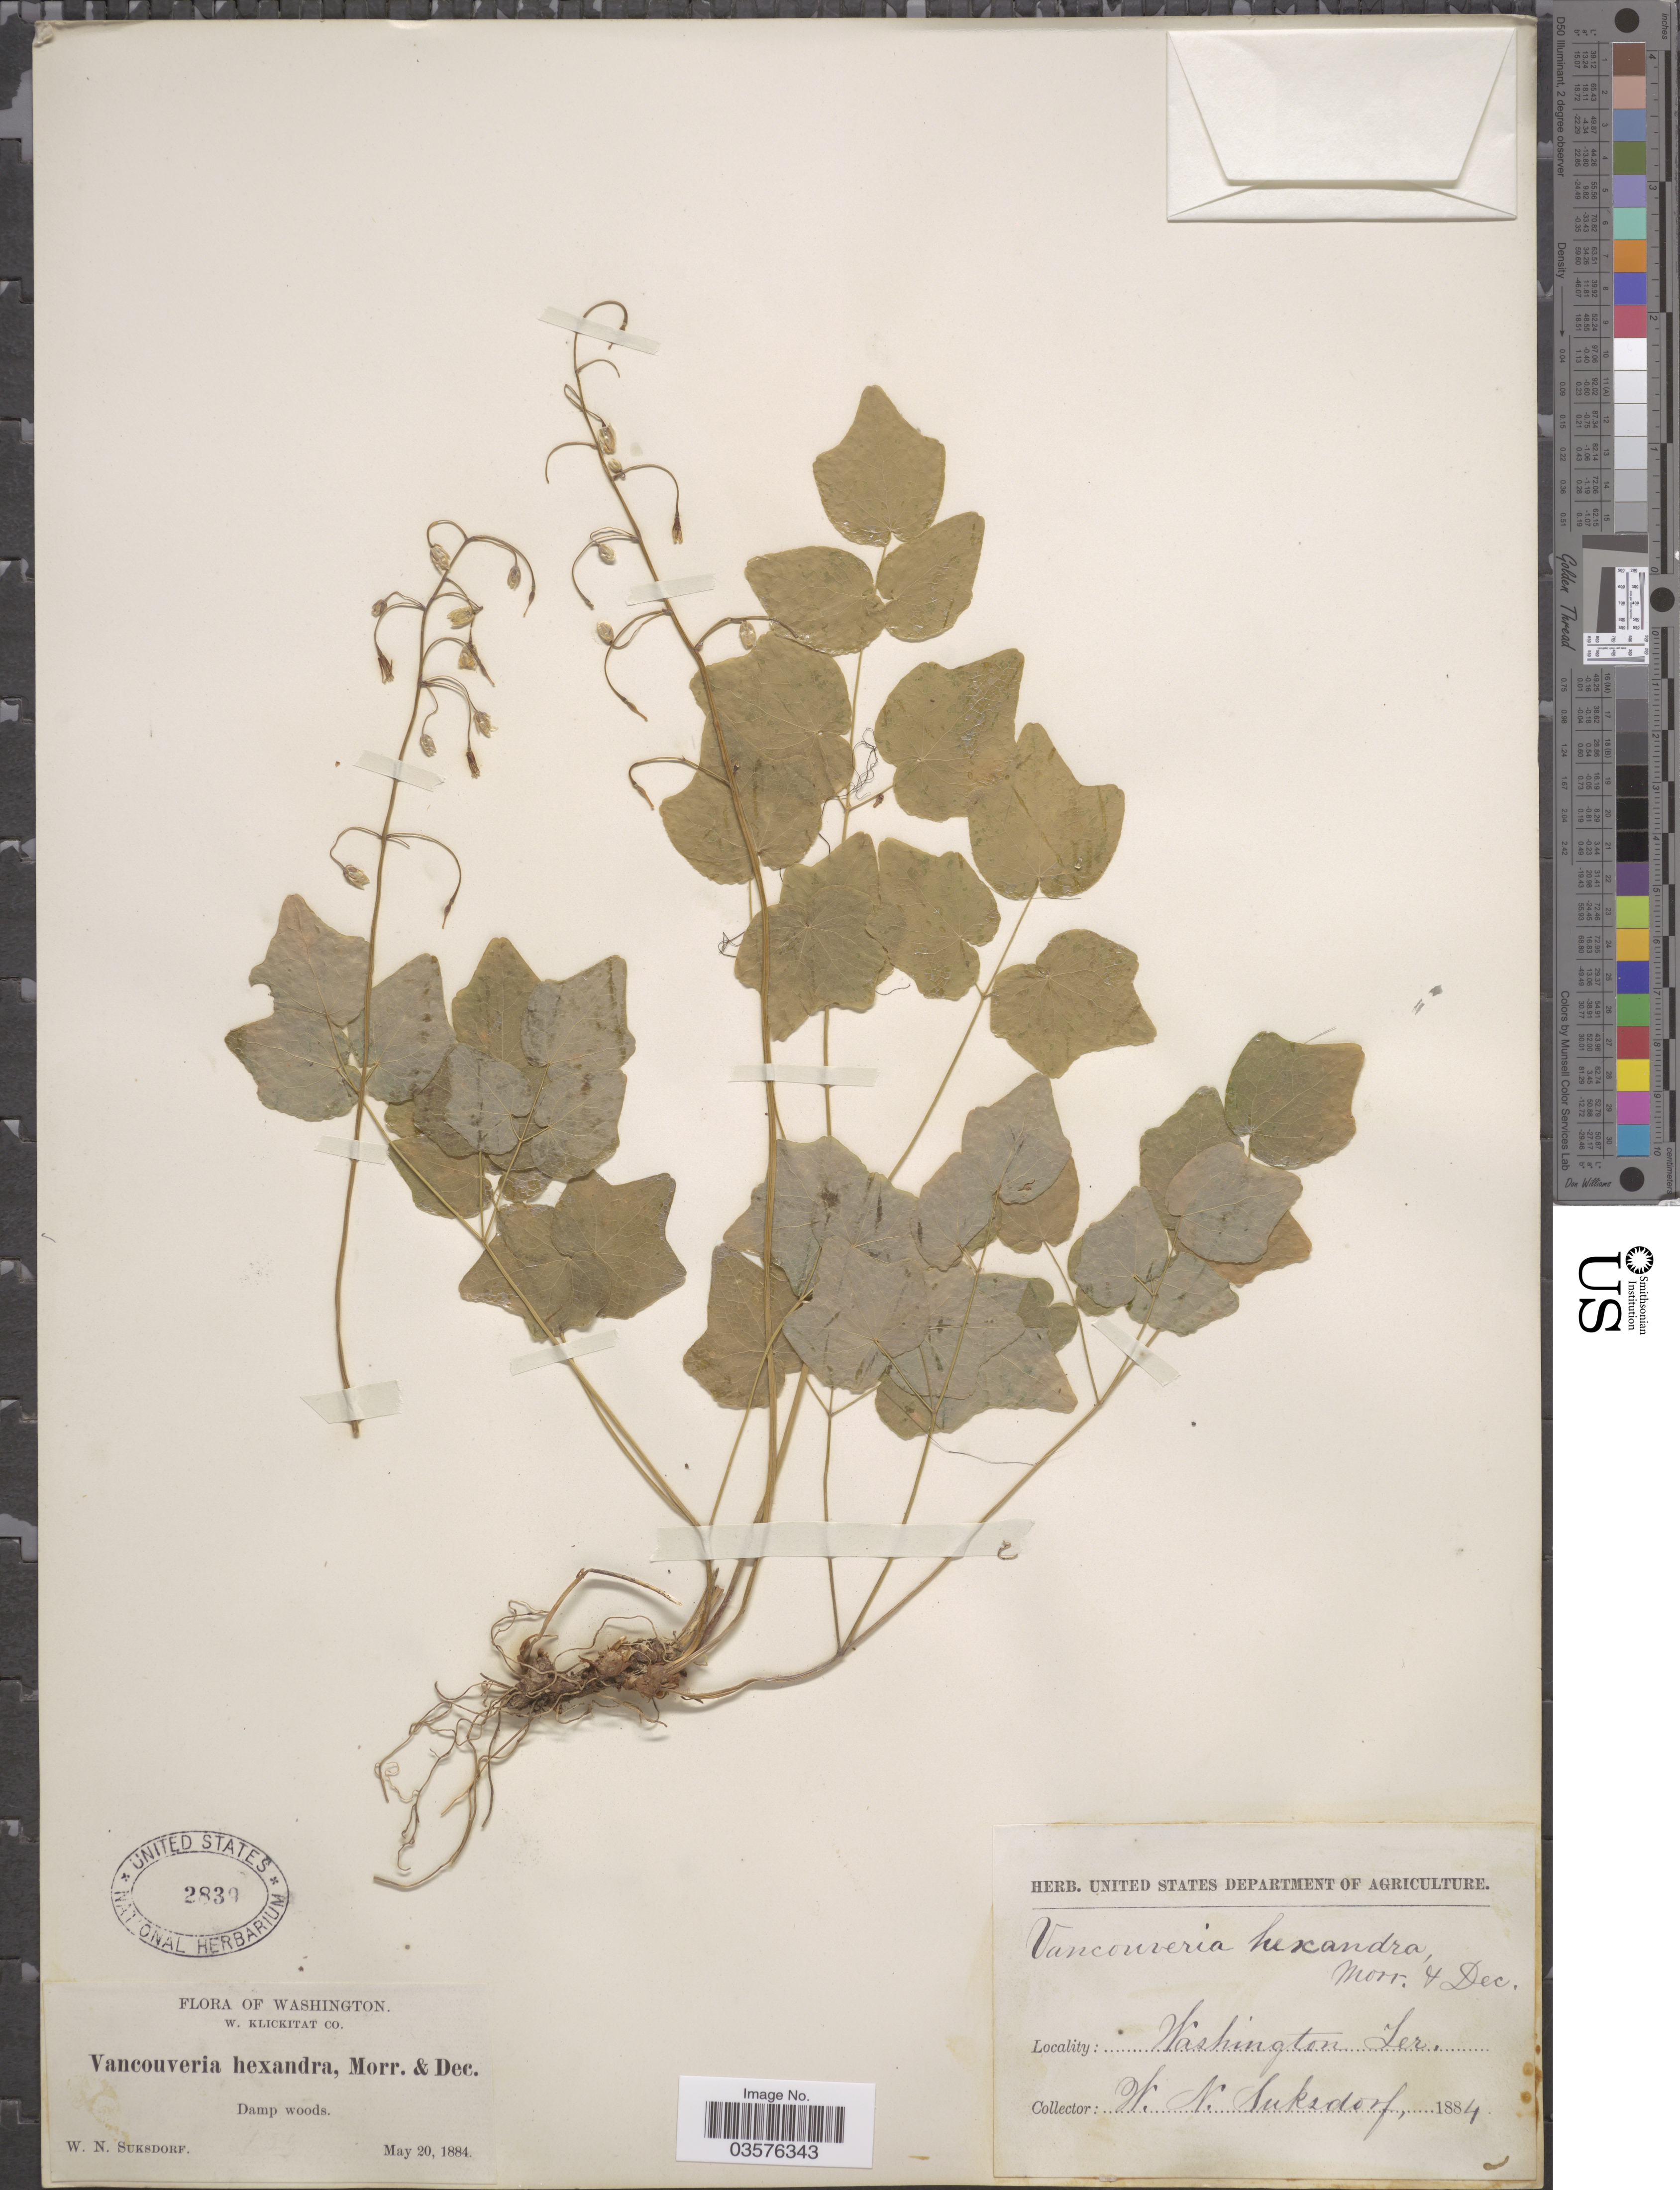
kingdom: Plantae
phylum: Tracheophyta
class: Magnoliopsida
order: Ranunculales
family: Berberidaceae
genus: Vancouveria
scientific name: Vancouveria hexandra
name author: (Hook.) C. Morren & Decne.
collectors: W. N. Suksdorf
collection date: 1884-05-20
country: United States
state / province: Washington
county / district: Klickitat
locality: W. Klickitat Co.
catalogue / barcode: US 2839